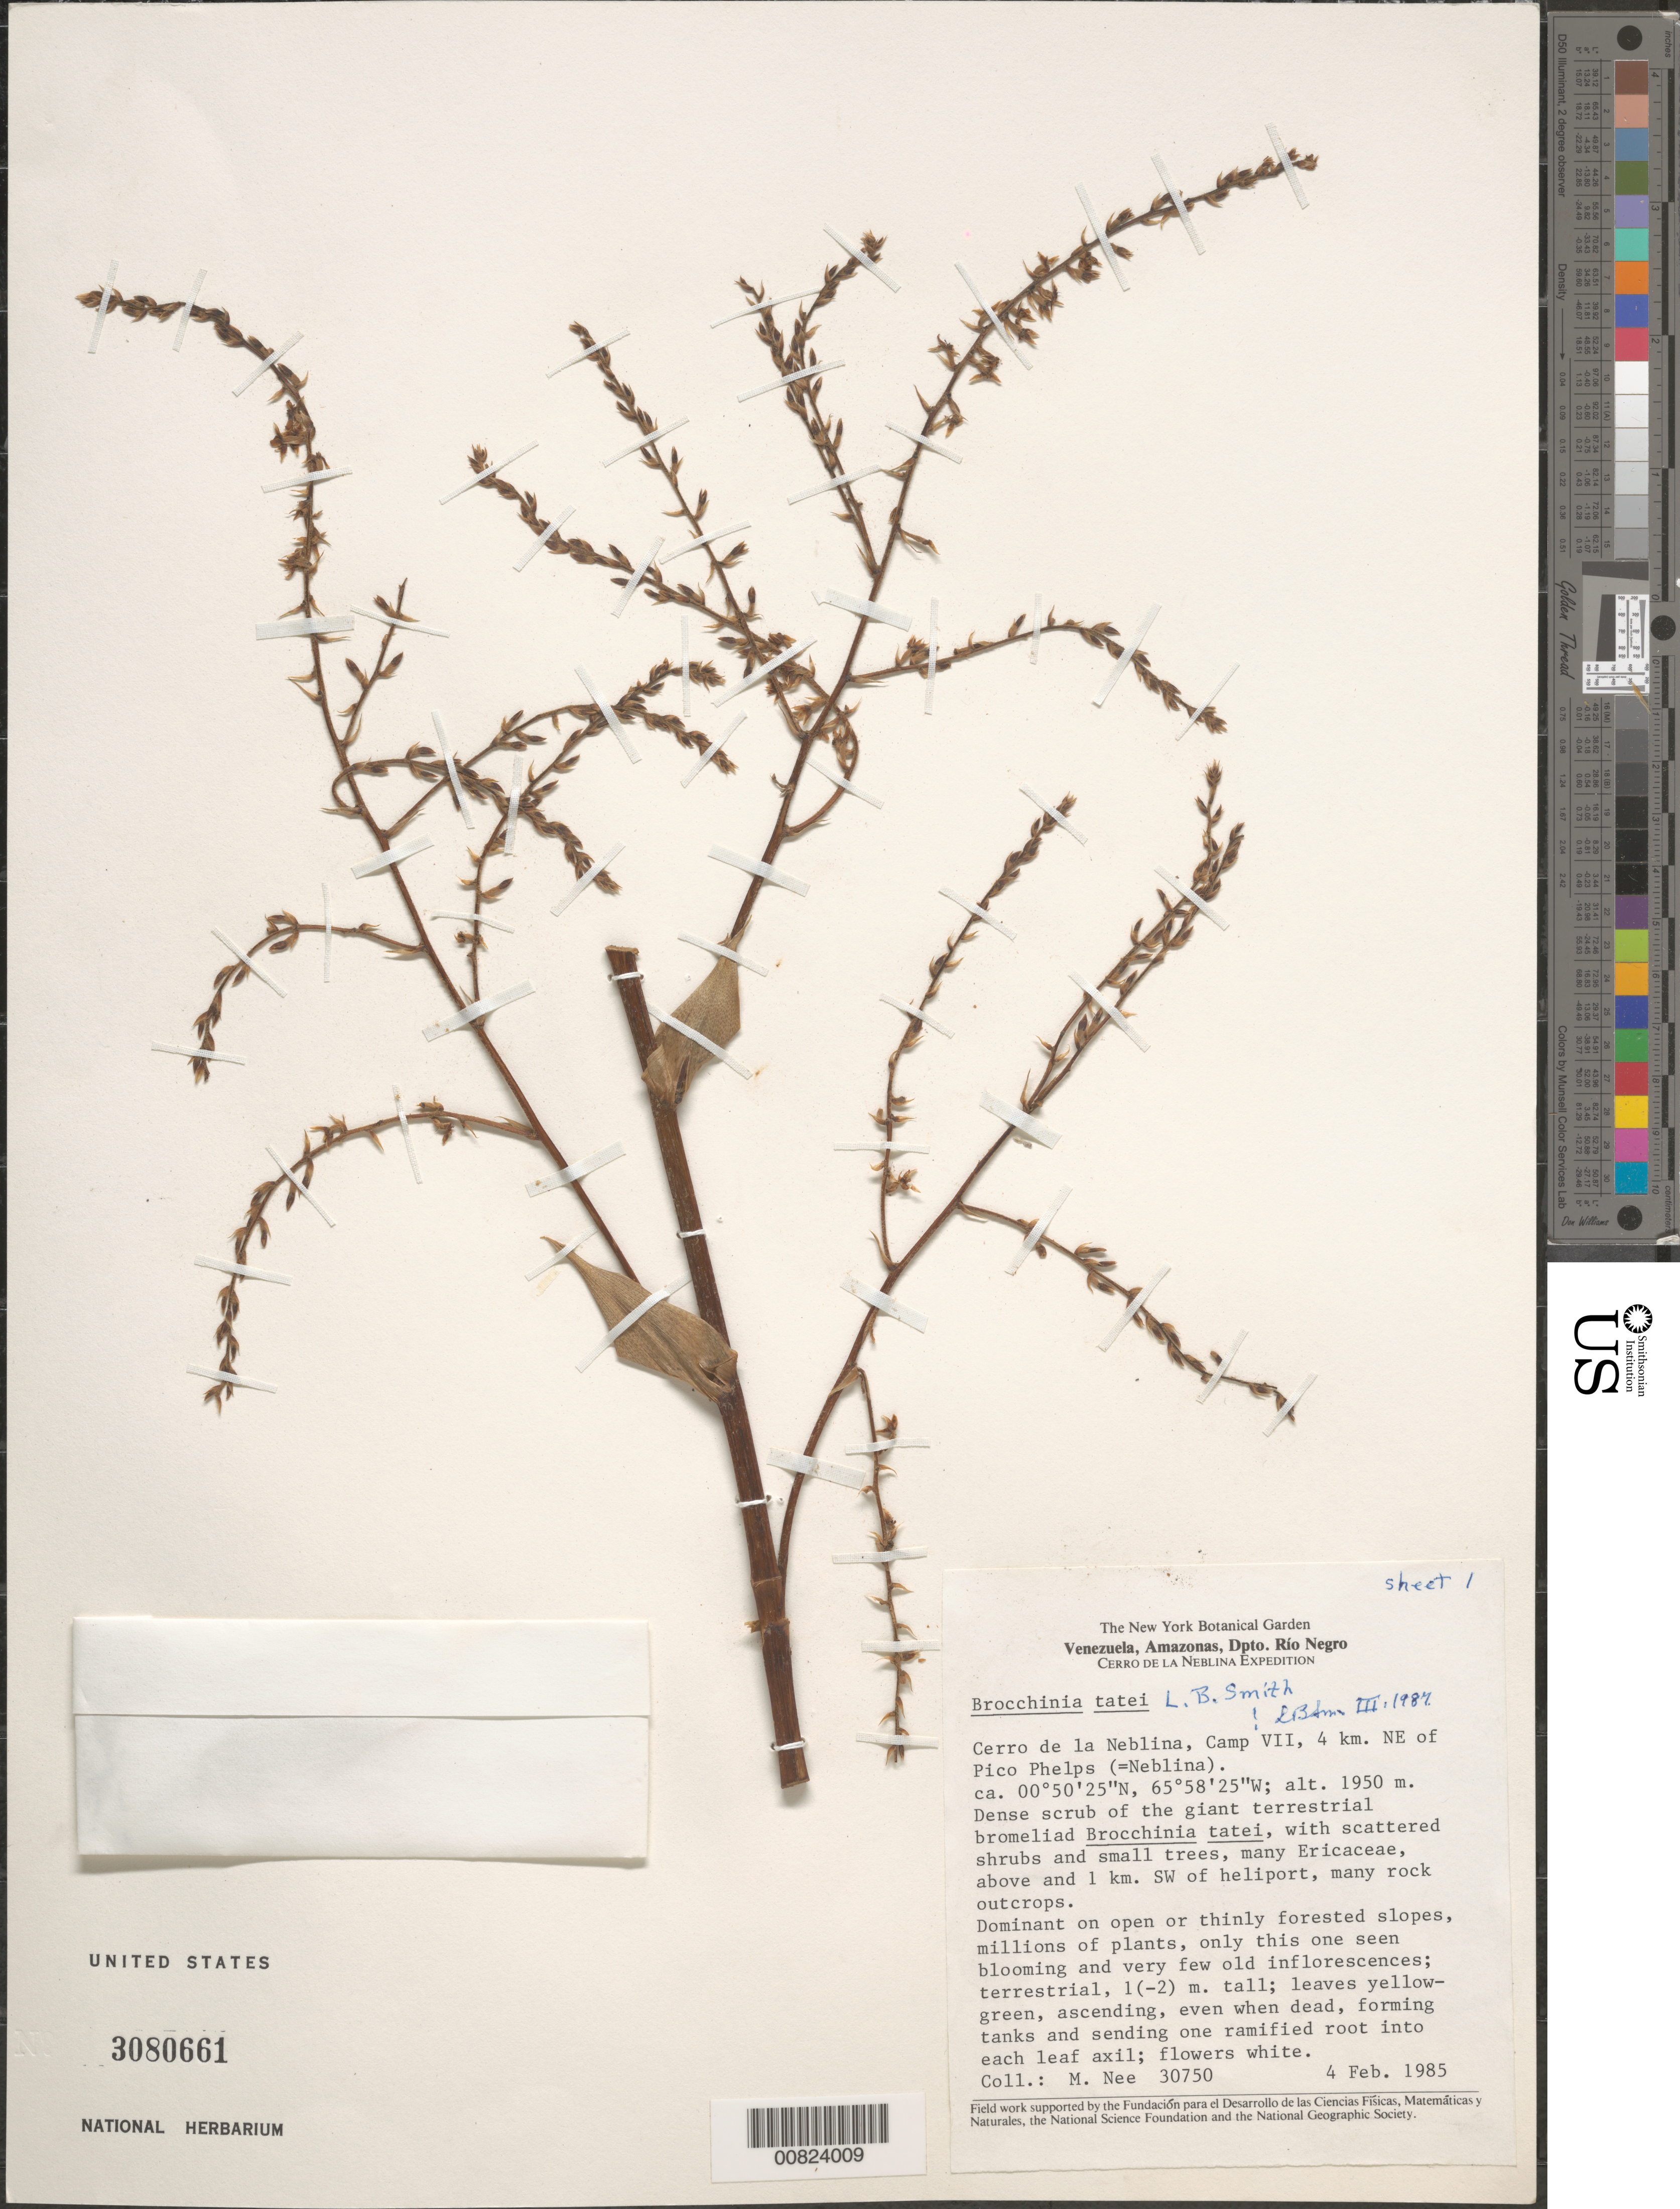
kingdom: Plantae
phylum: Tracheophyta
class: Liliopsida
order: Poales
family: Bromeliaceae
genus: Brocchinia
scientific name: Brocchinia tatei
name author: L.B. Sm.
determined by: Smith, Lyman B., (US), NMNH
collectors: M. Nee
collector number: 30750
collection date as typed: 4-Feb-85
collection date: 1985-02-04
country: Venezuela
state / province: Amazonas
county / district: Río Negro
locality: Cerro de la Neblina, Camp VII, 4 km NE of Pico Phelps (=Neblina); above and ca 1 km SW of heliport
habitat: Open or thinly forested slopes. Dense scrub of the giant terrestrial bromeliad Brochinia tatei, w/ scattered shrubs and small trees,…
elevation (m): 1950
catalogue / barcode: US 3080661